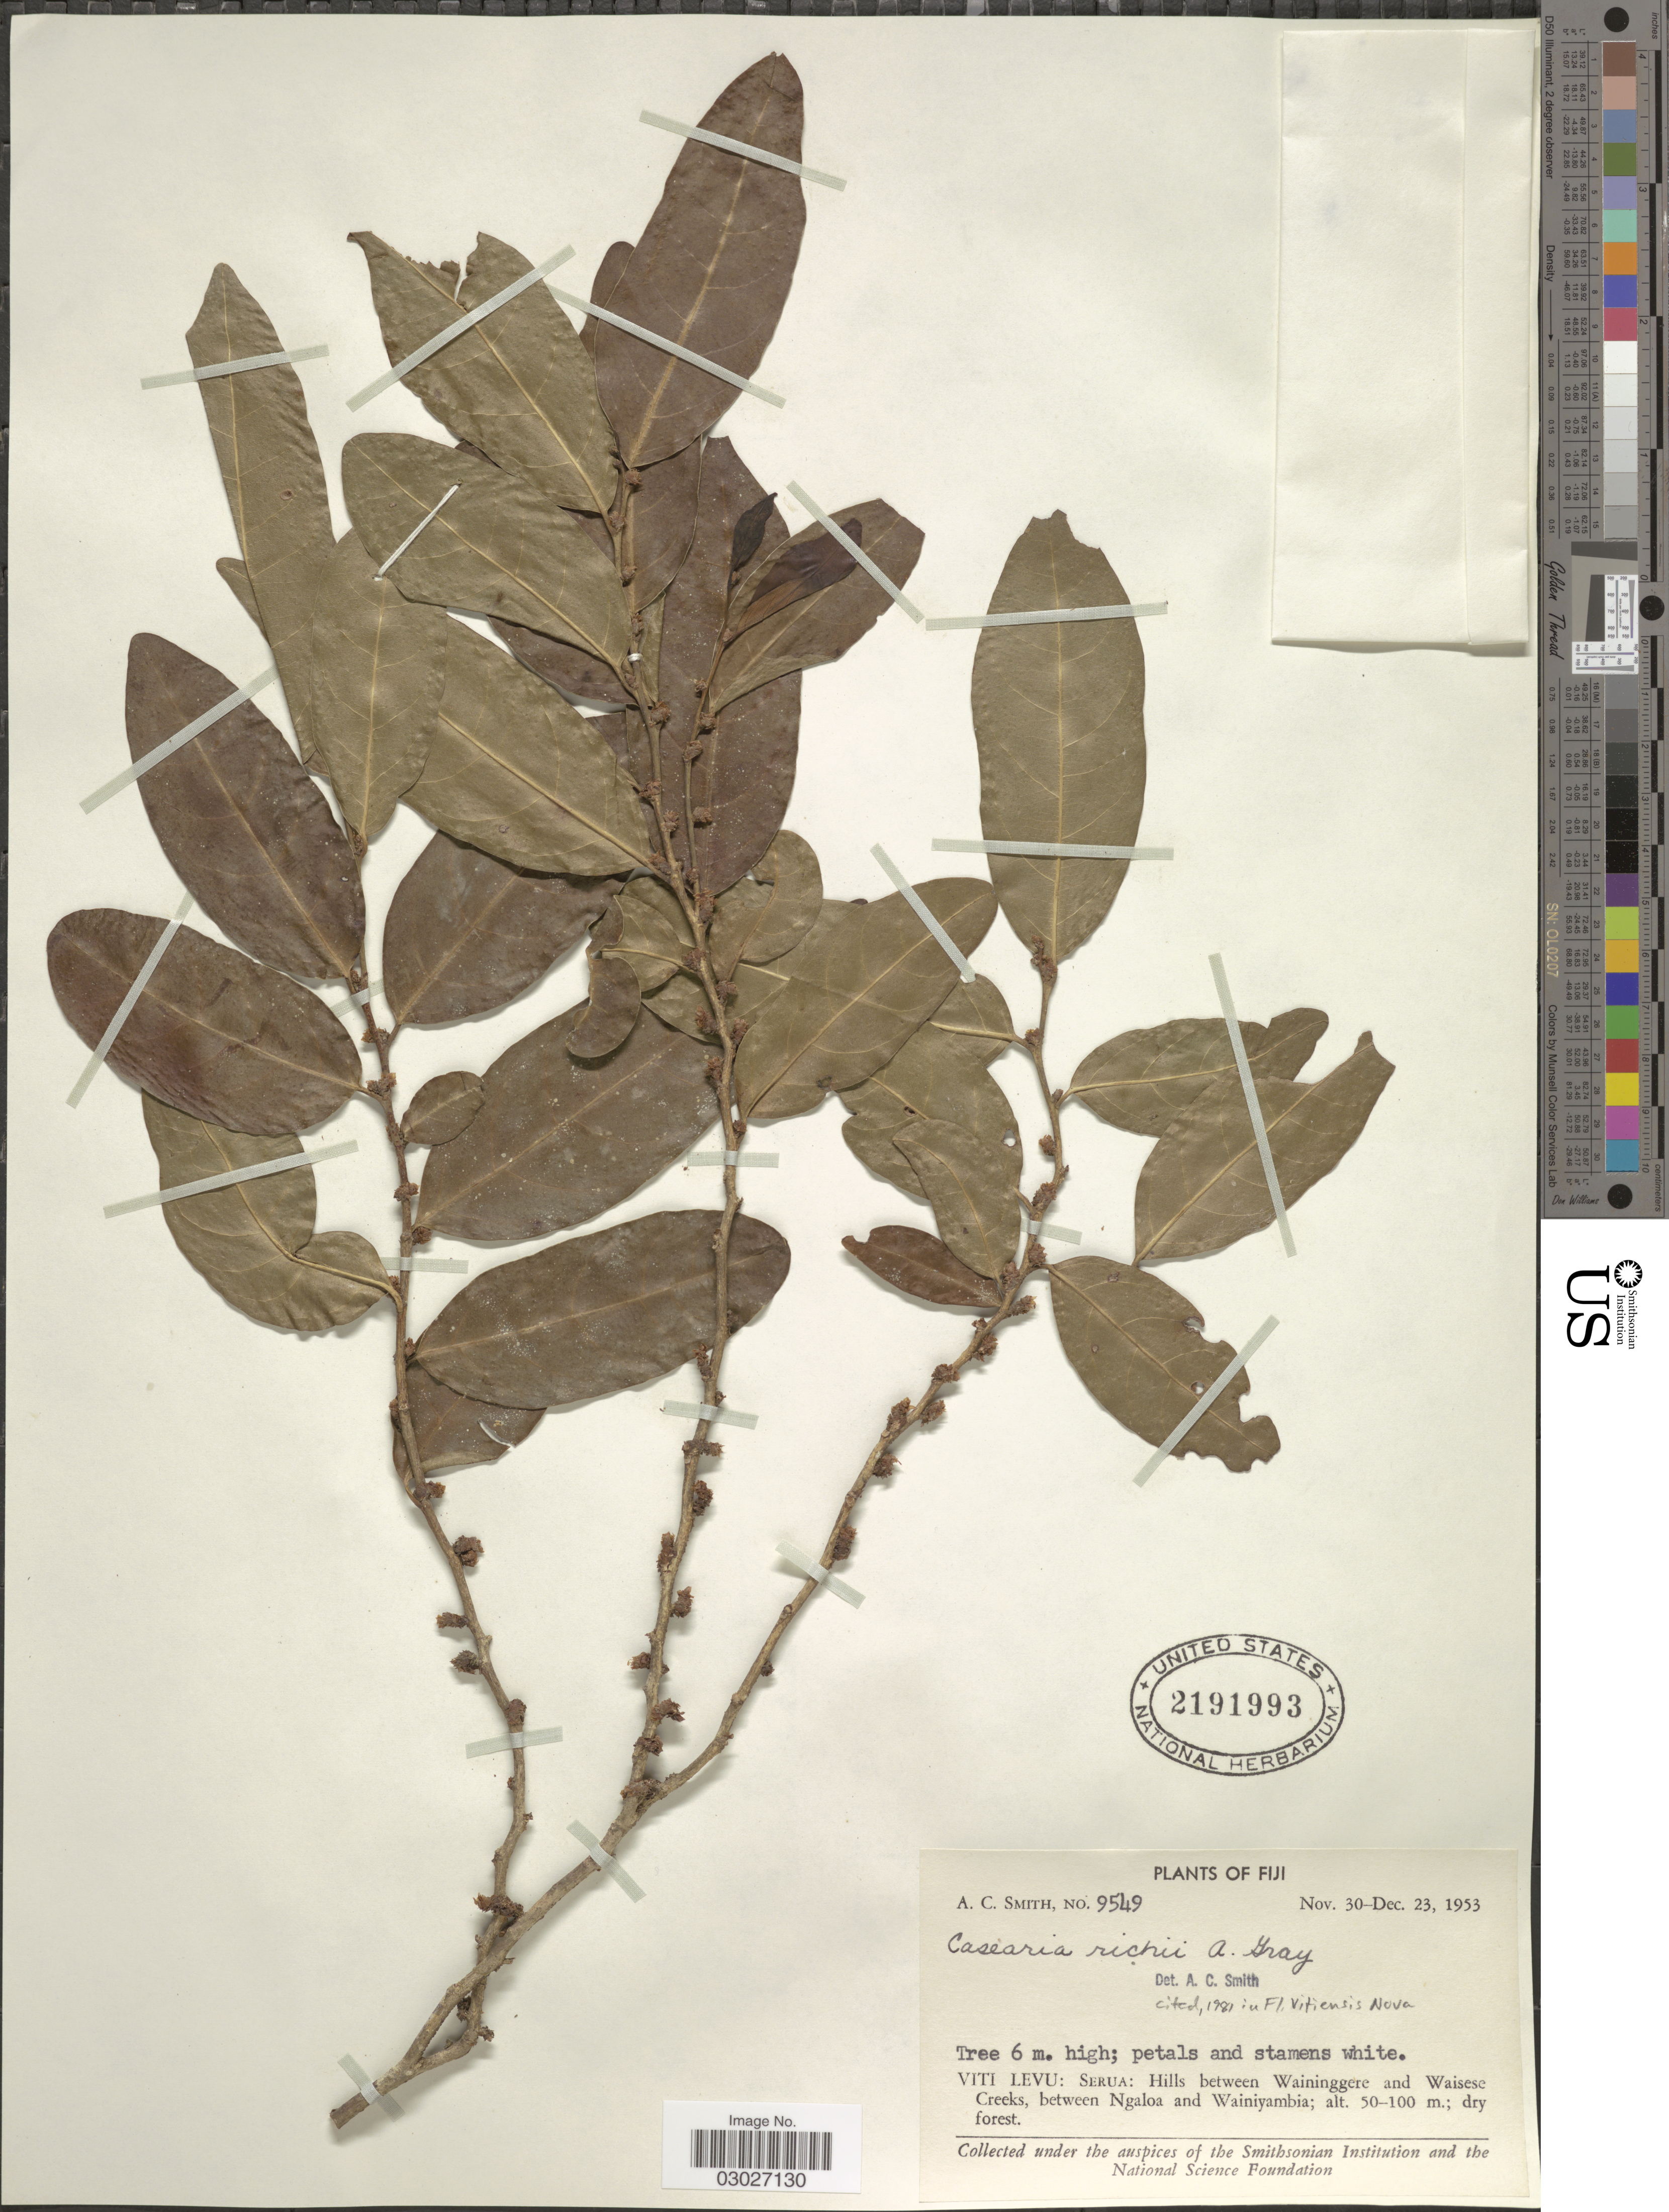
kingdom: Plantae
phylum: Tracheophyta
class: Magnoliopsida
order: Malpighiales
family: Salicaceae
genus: Casearia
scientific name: Casearia richii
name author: A. Gray in Wilkes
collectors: A. C. Smith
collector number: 9549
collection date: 1953-11-30/1953-12-23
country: Fiji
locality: Viti Levu: Serua: Hills between Waininggere and Waisese Creeks, between Ngalao and Wainiyambia.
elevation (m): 50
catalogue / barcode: US 2191993